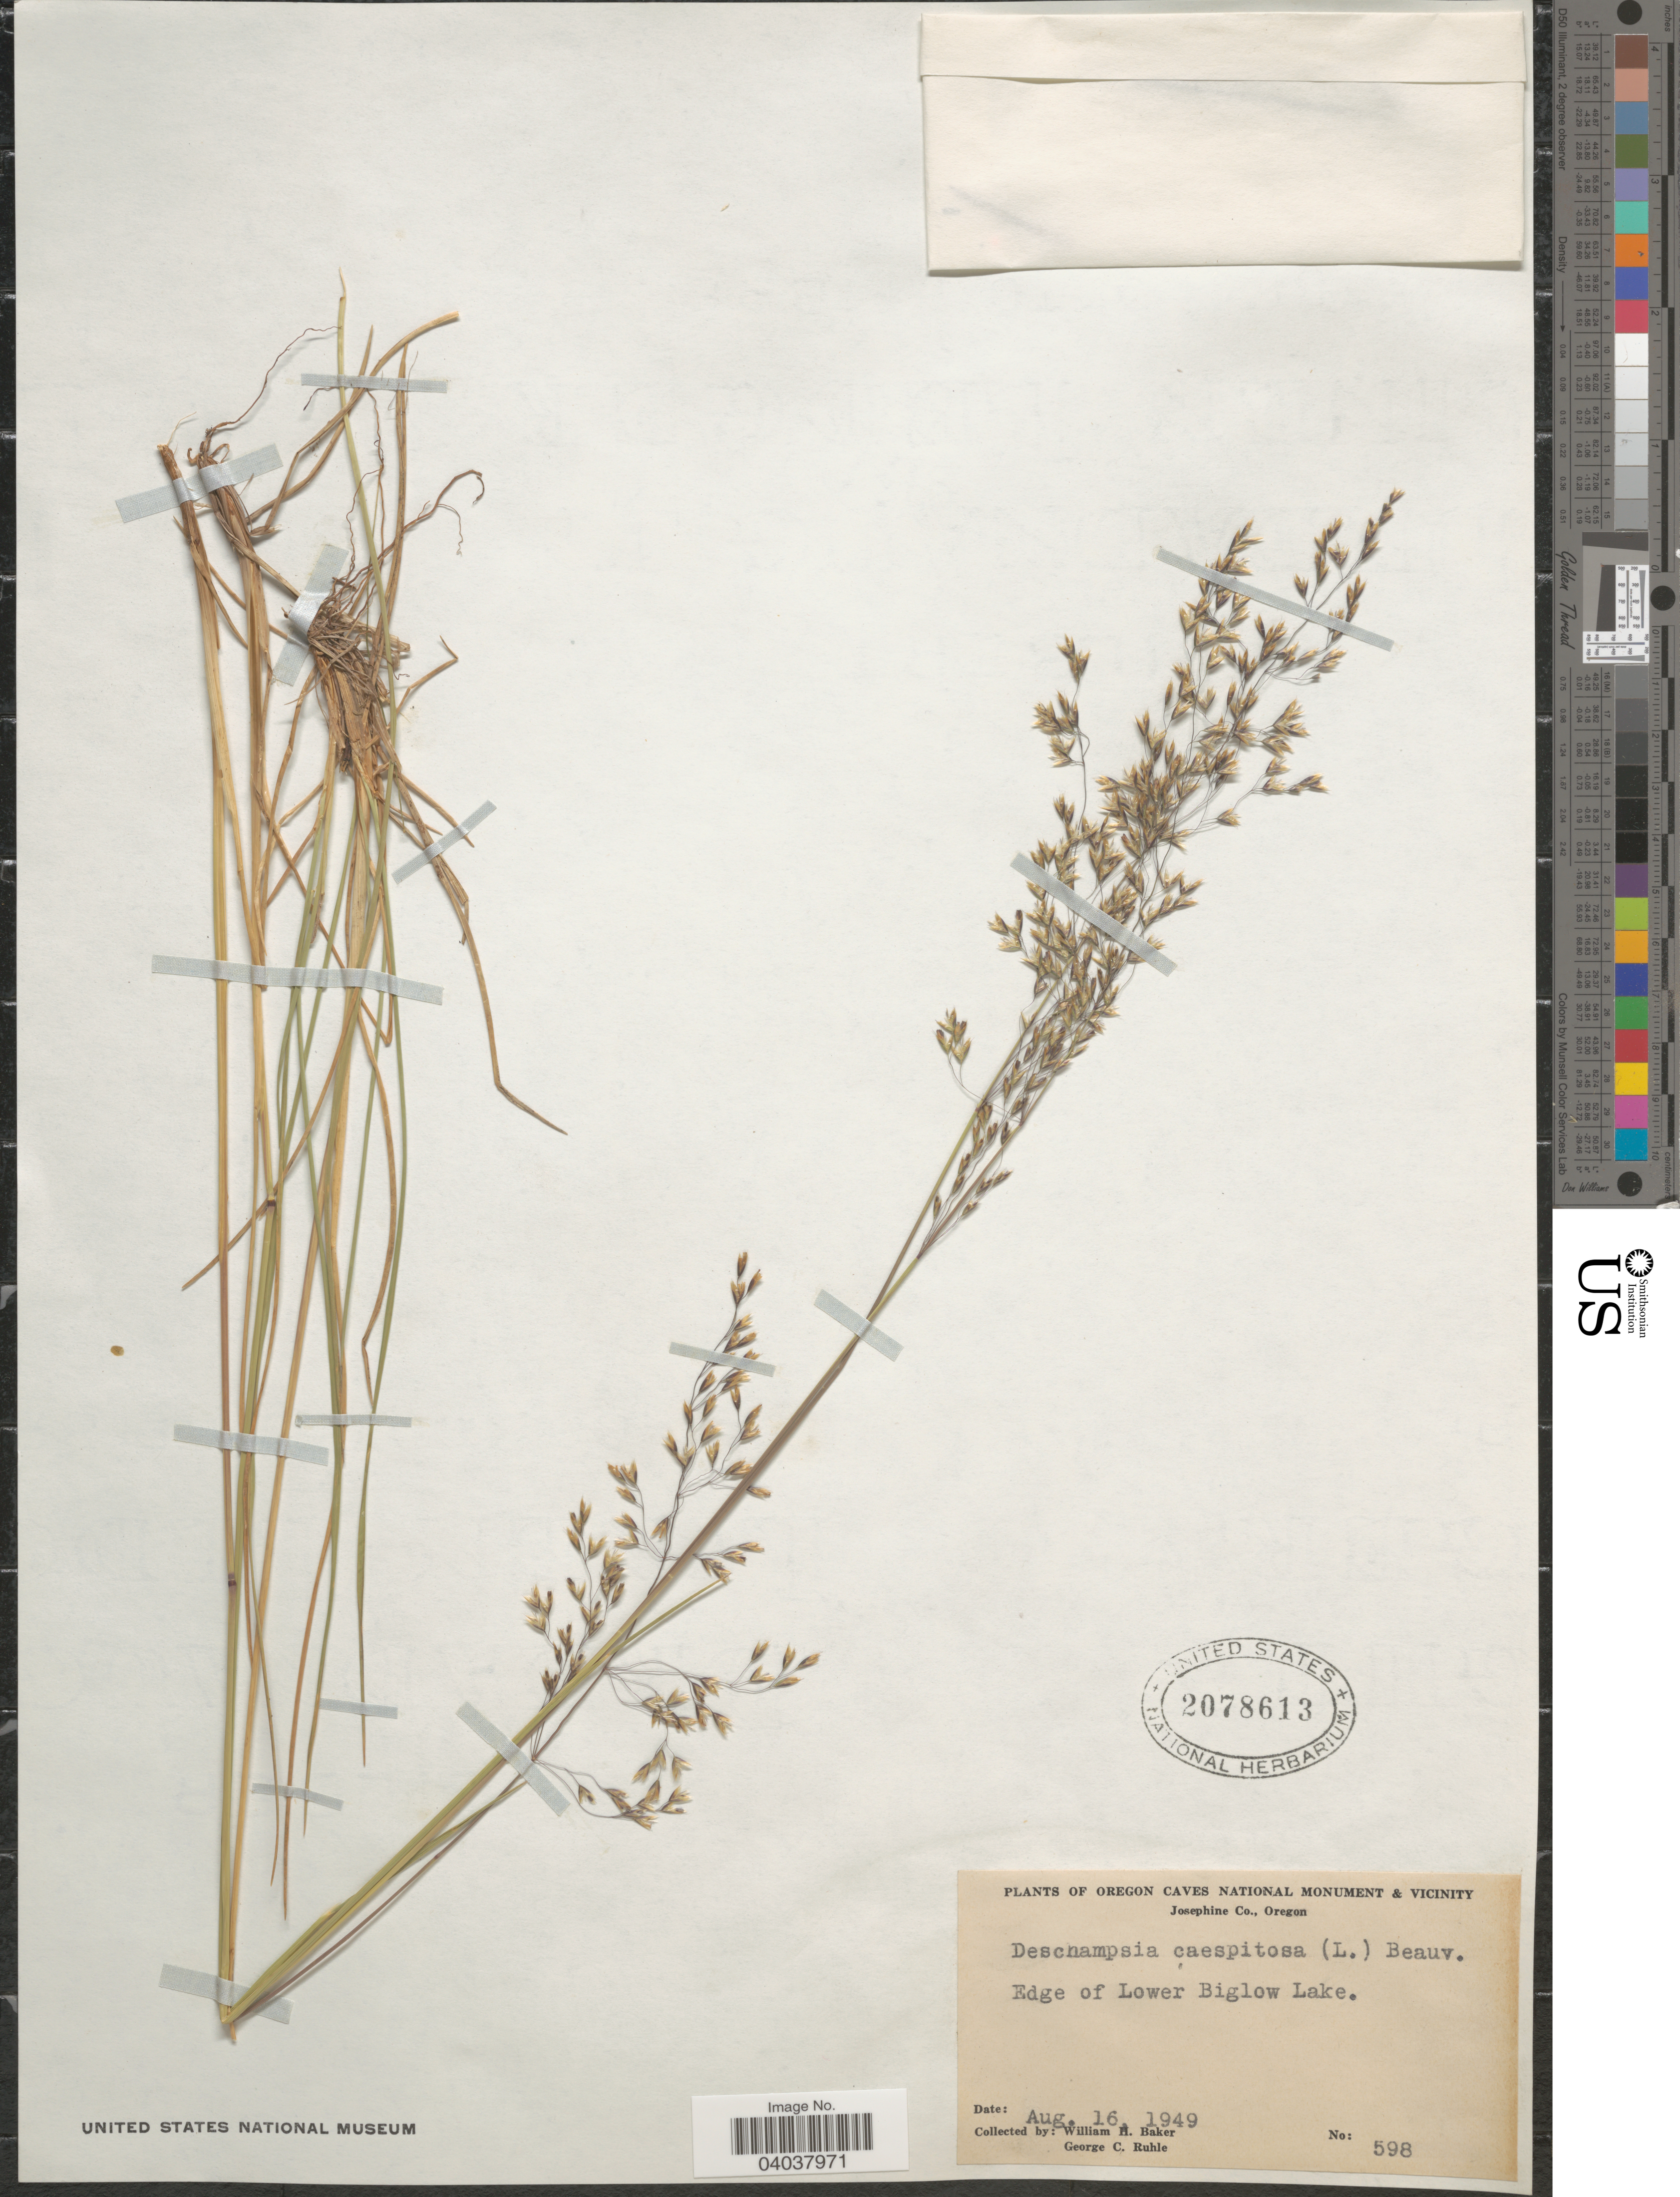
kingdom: Plantae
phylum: Tracheophyta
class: Liliopsida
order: Poales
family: Poaceae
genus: Deschampsia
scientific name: Deschampsia cespitosa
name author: (L.) P. Beauv.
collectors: W. H. Baker & G. Ruhle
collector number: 598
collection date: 1949-08-16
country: United States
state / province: Oregon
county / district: Josephine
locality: Oregon Caves National Monument & Vicinity. Josephine Co. Edge of Lower Biglow Lake.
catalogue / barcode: US 2078613